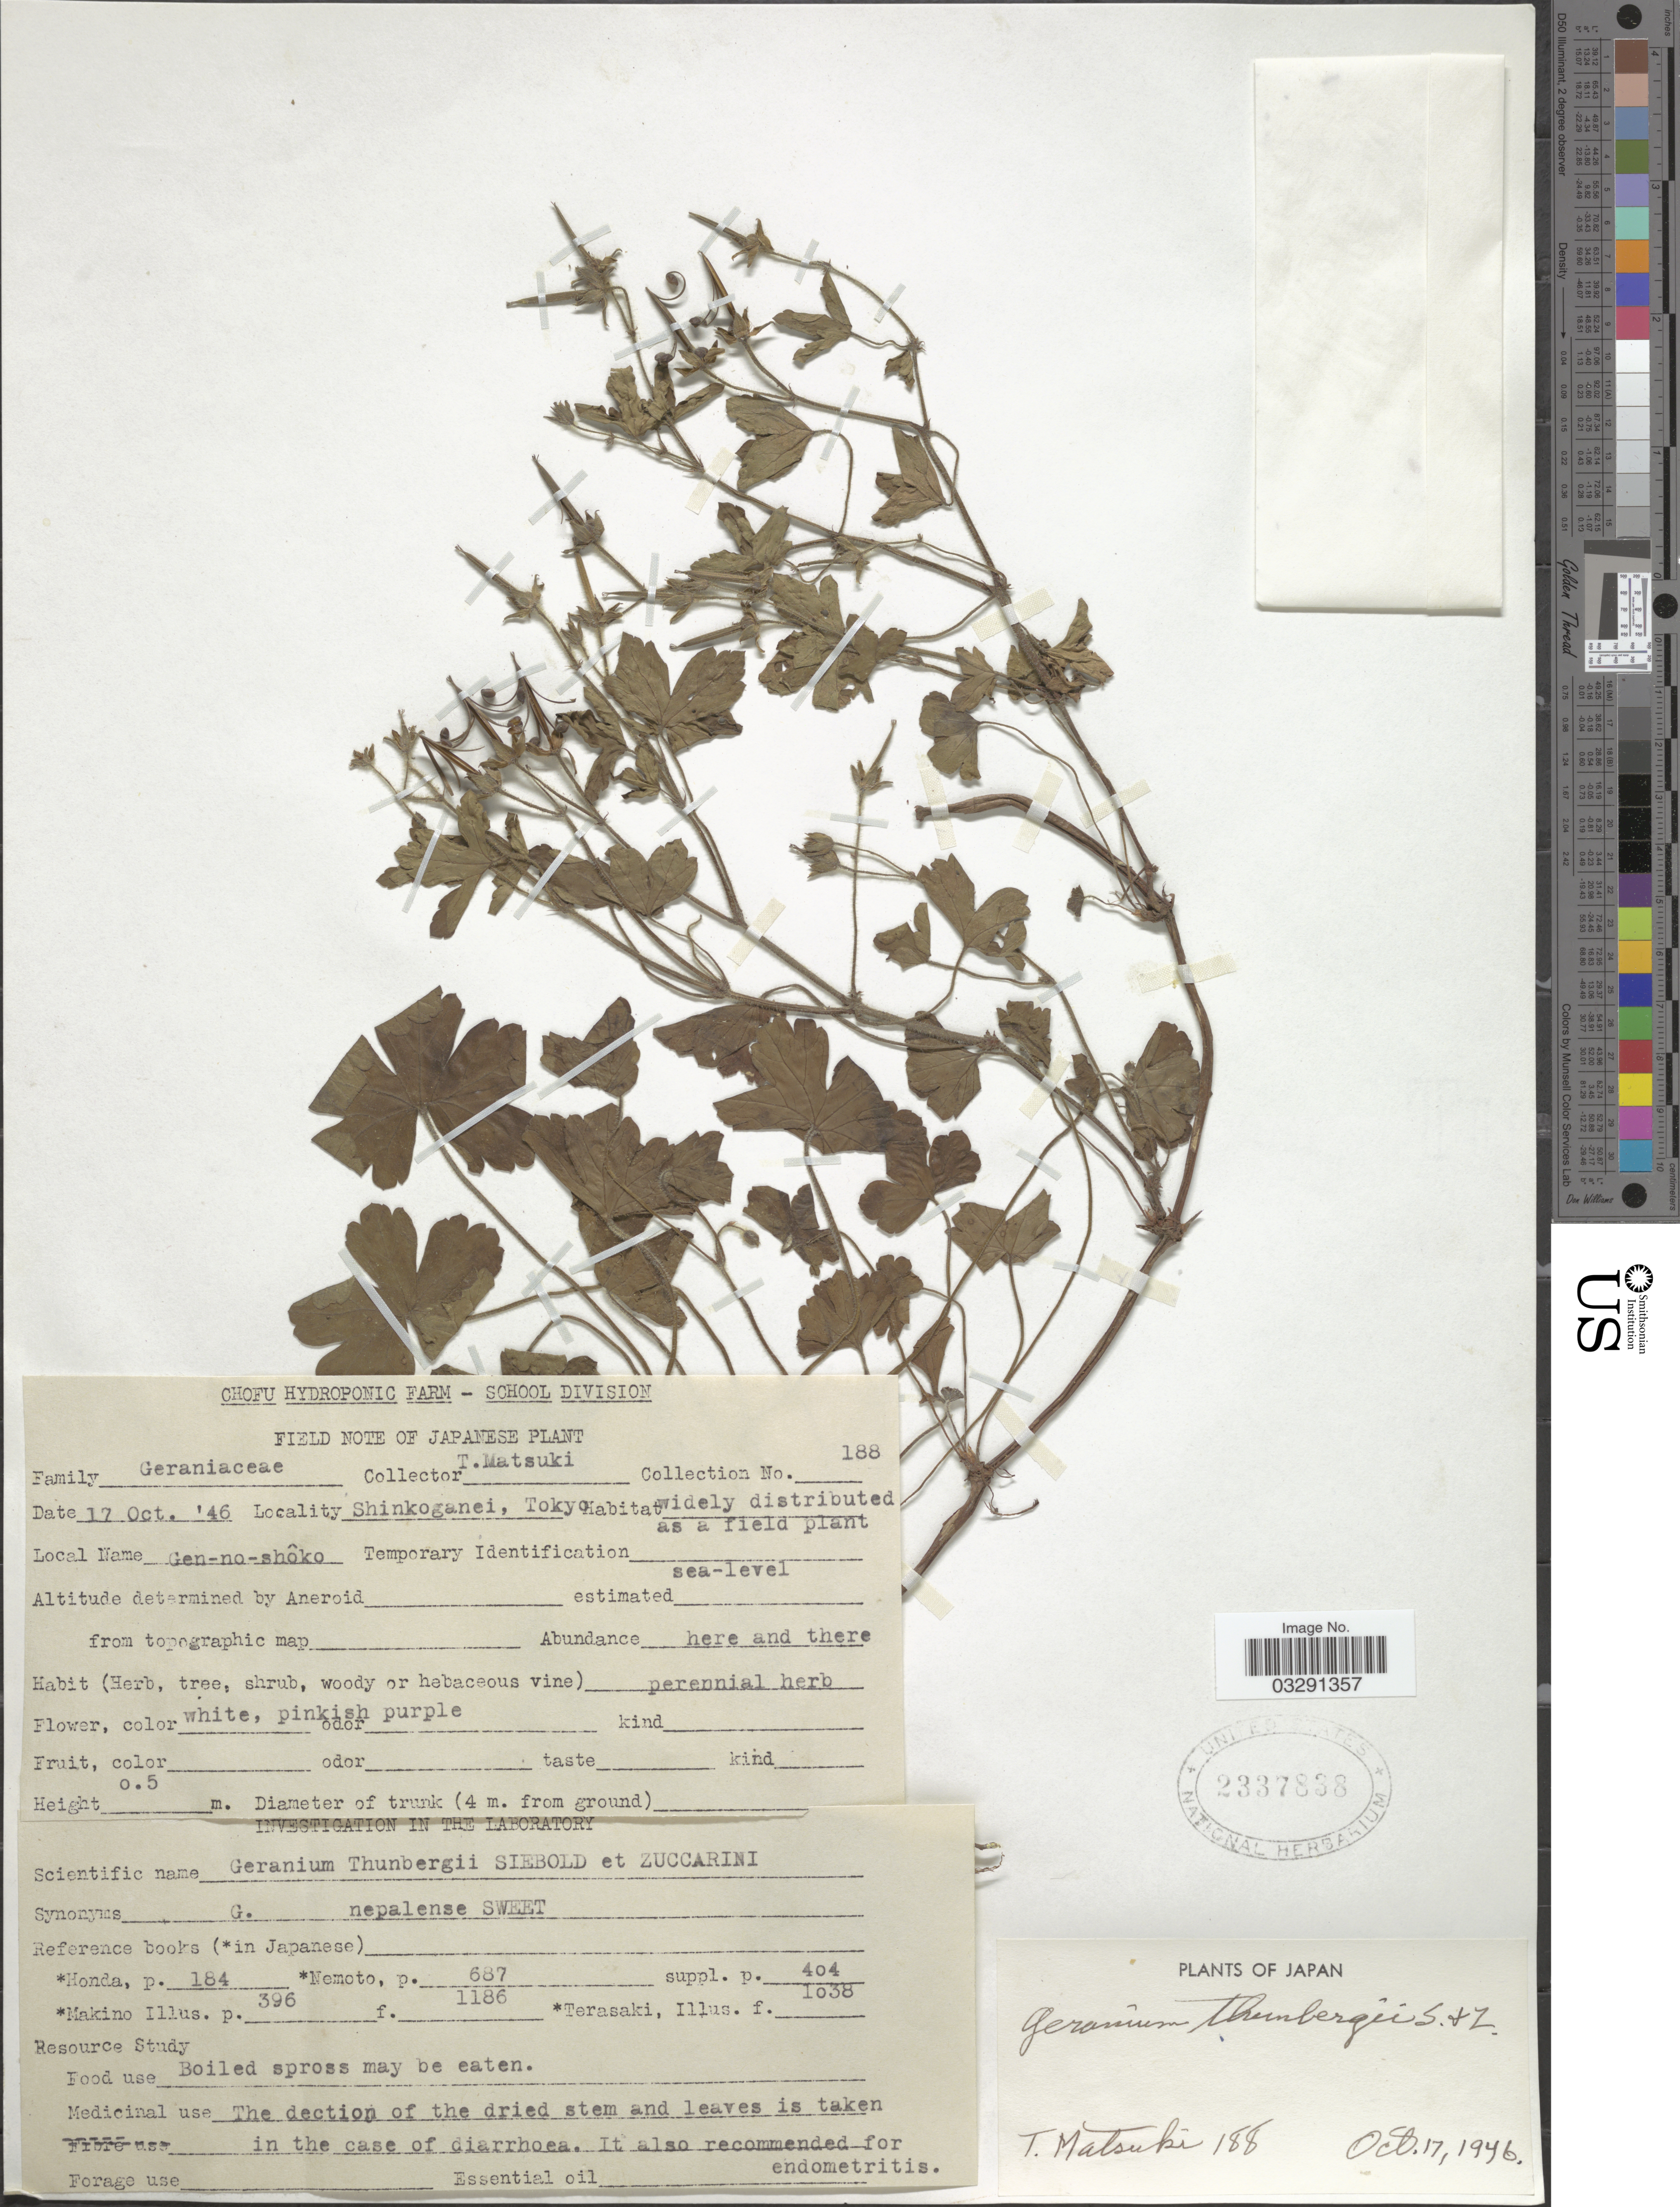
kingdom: Plantae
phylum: Tracheophyta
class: Magnoliopsida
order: Geraniales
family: Geraniaceae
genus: Geranium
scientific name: Geranium thunbergii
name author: Siebold ex Lindl. & Paxton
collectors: T. Matsuki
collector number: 188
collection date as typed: Transcribed d/m/y: 17/10/46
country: Japan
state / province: Tokyo, Federal City of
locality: Shinkoganei, Tokyo.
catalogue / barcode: US 2337838